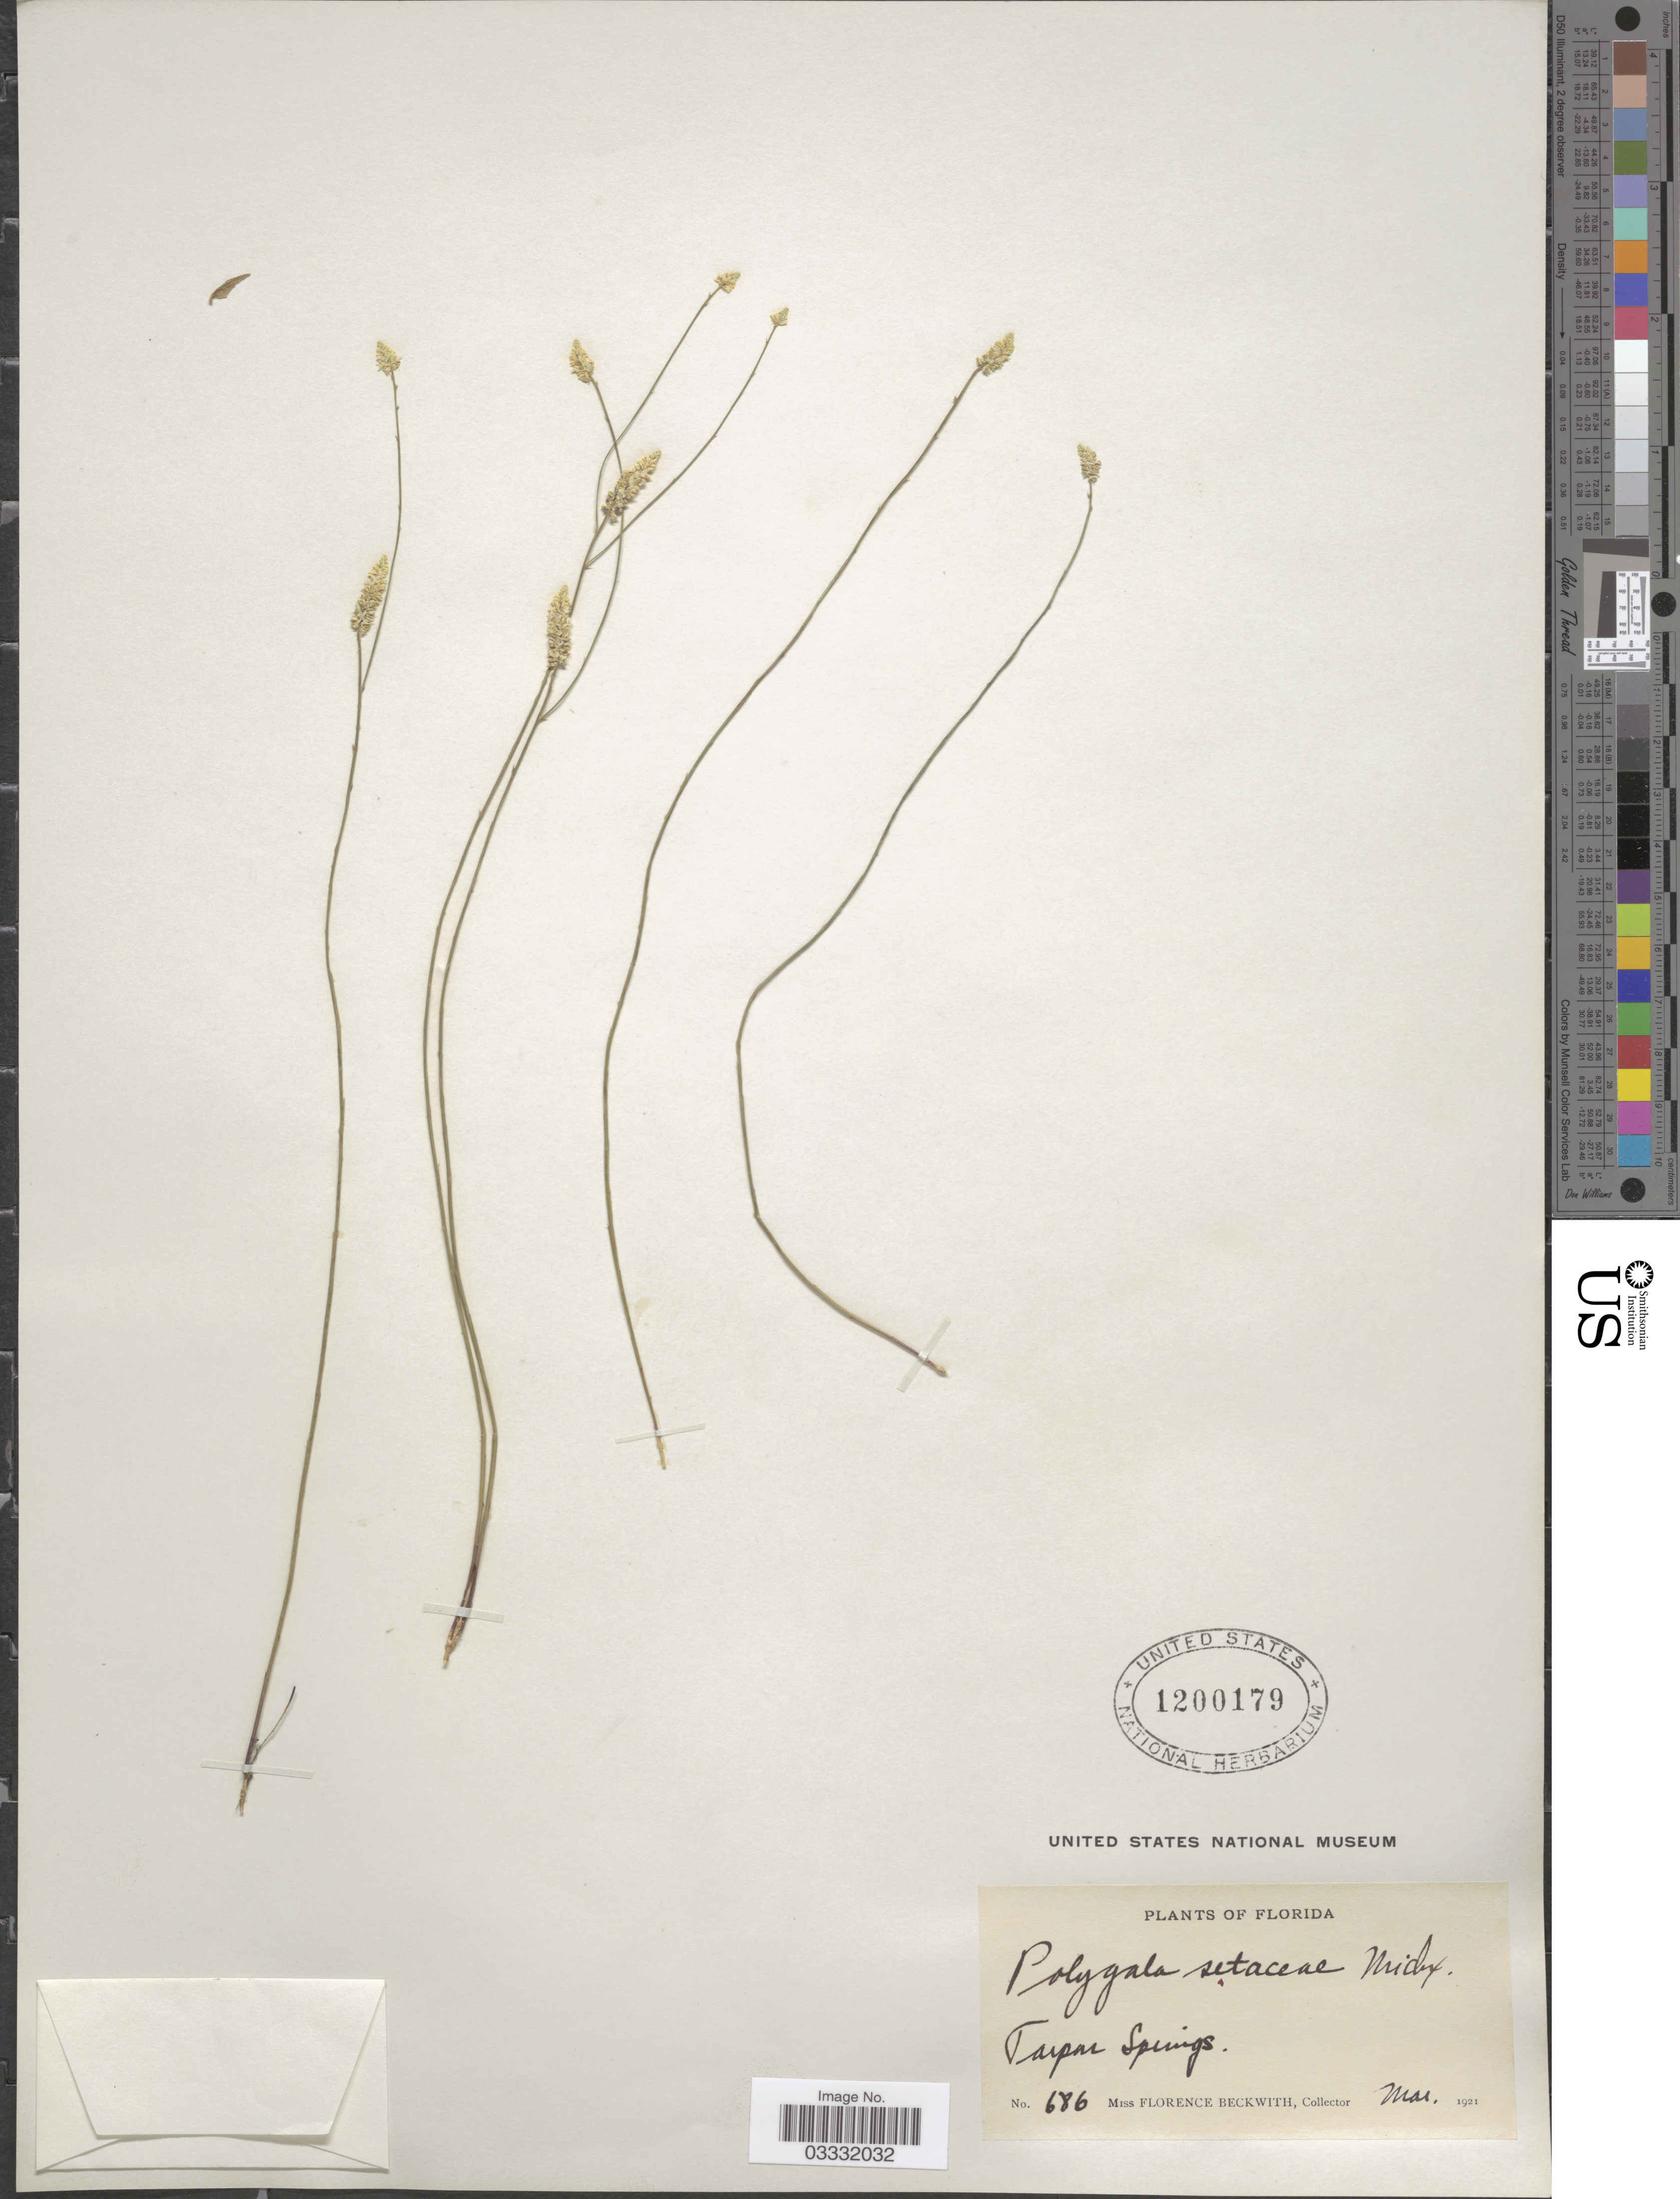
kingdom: Plantae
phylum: Tracheophyta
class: Magnoliopsida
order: Fabales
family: Polygalaceae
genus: Polygala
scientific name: Polygala setacea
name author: Michx.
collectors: F. Beckwith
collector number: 686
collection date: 1921-03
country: United States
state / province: Florida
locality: Tarpon Springs.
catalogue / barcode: US 1200179